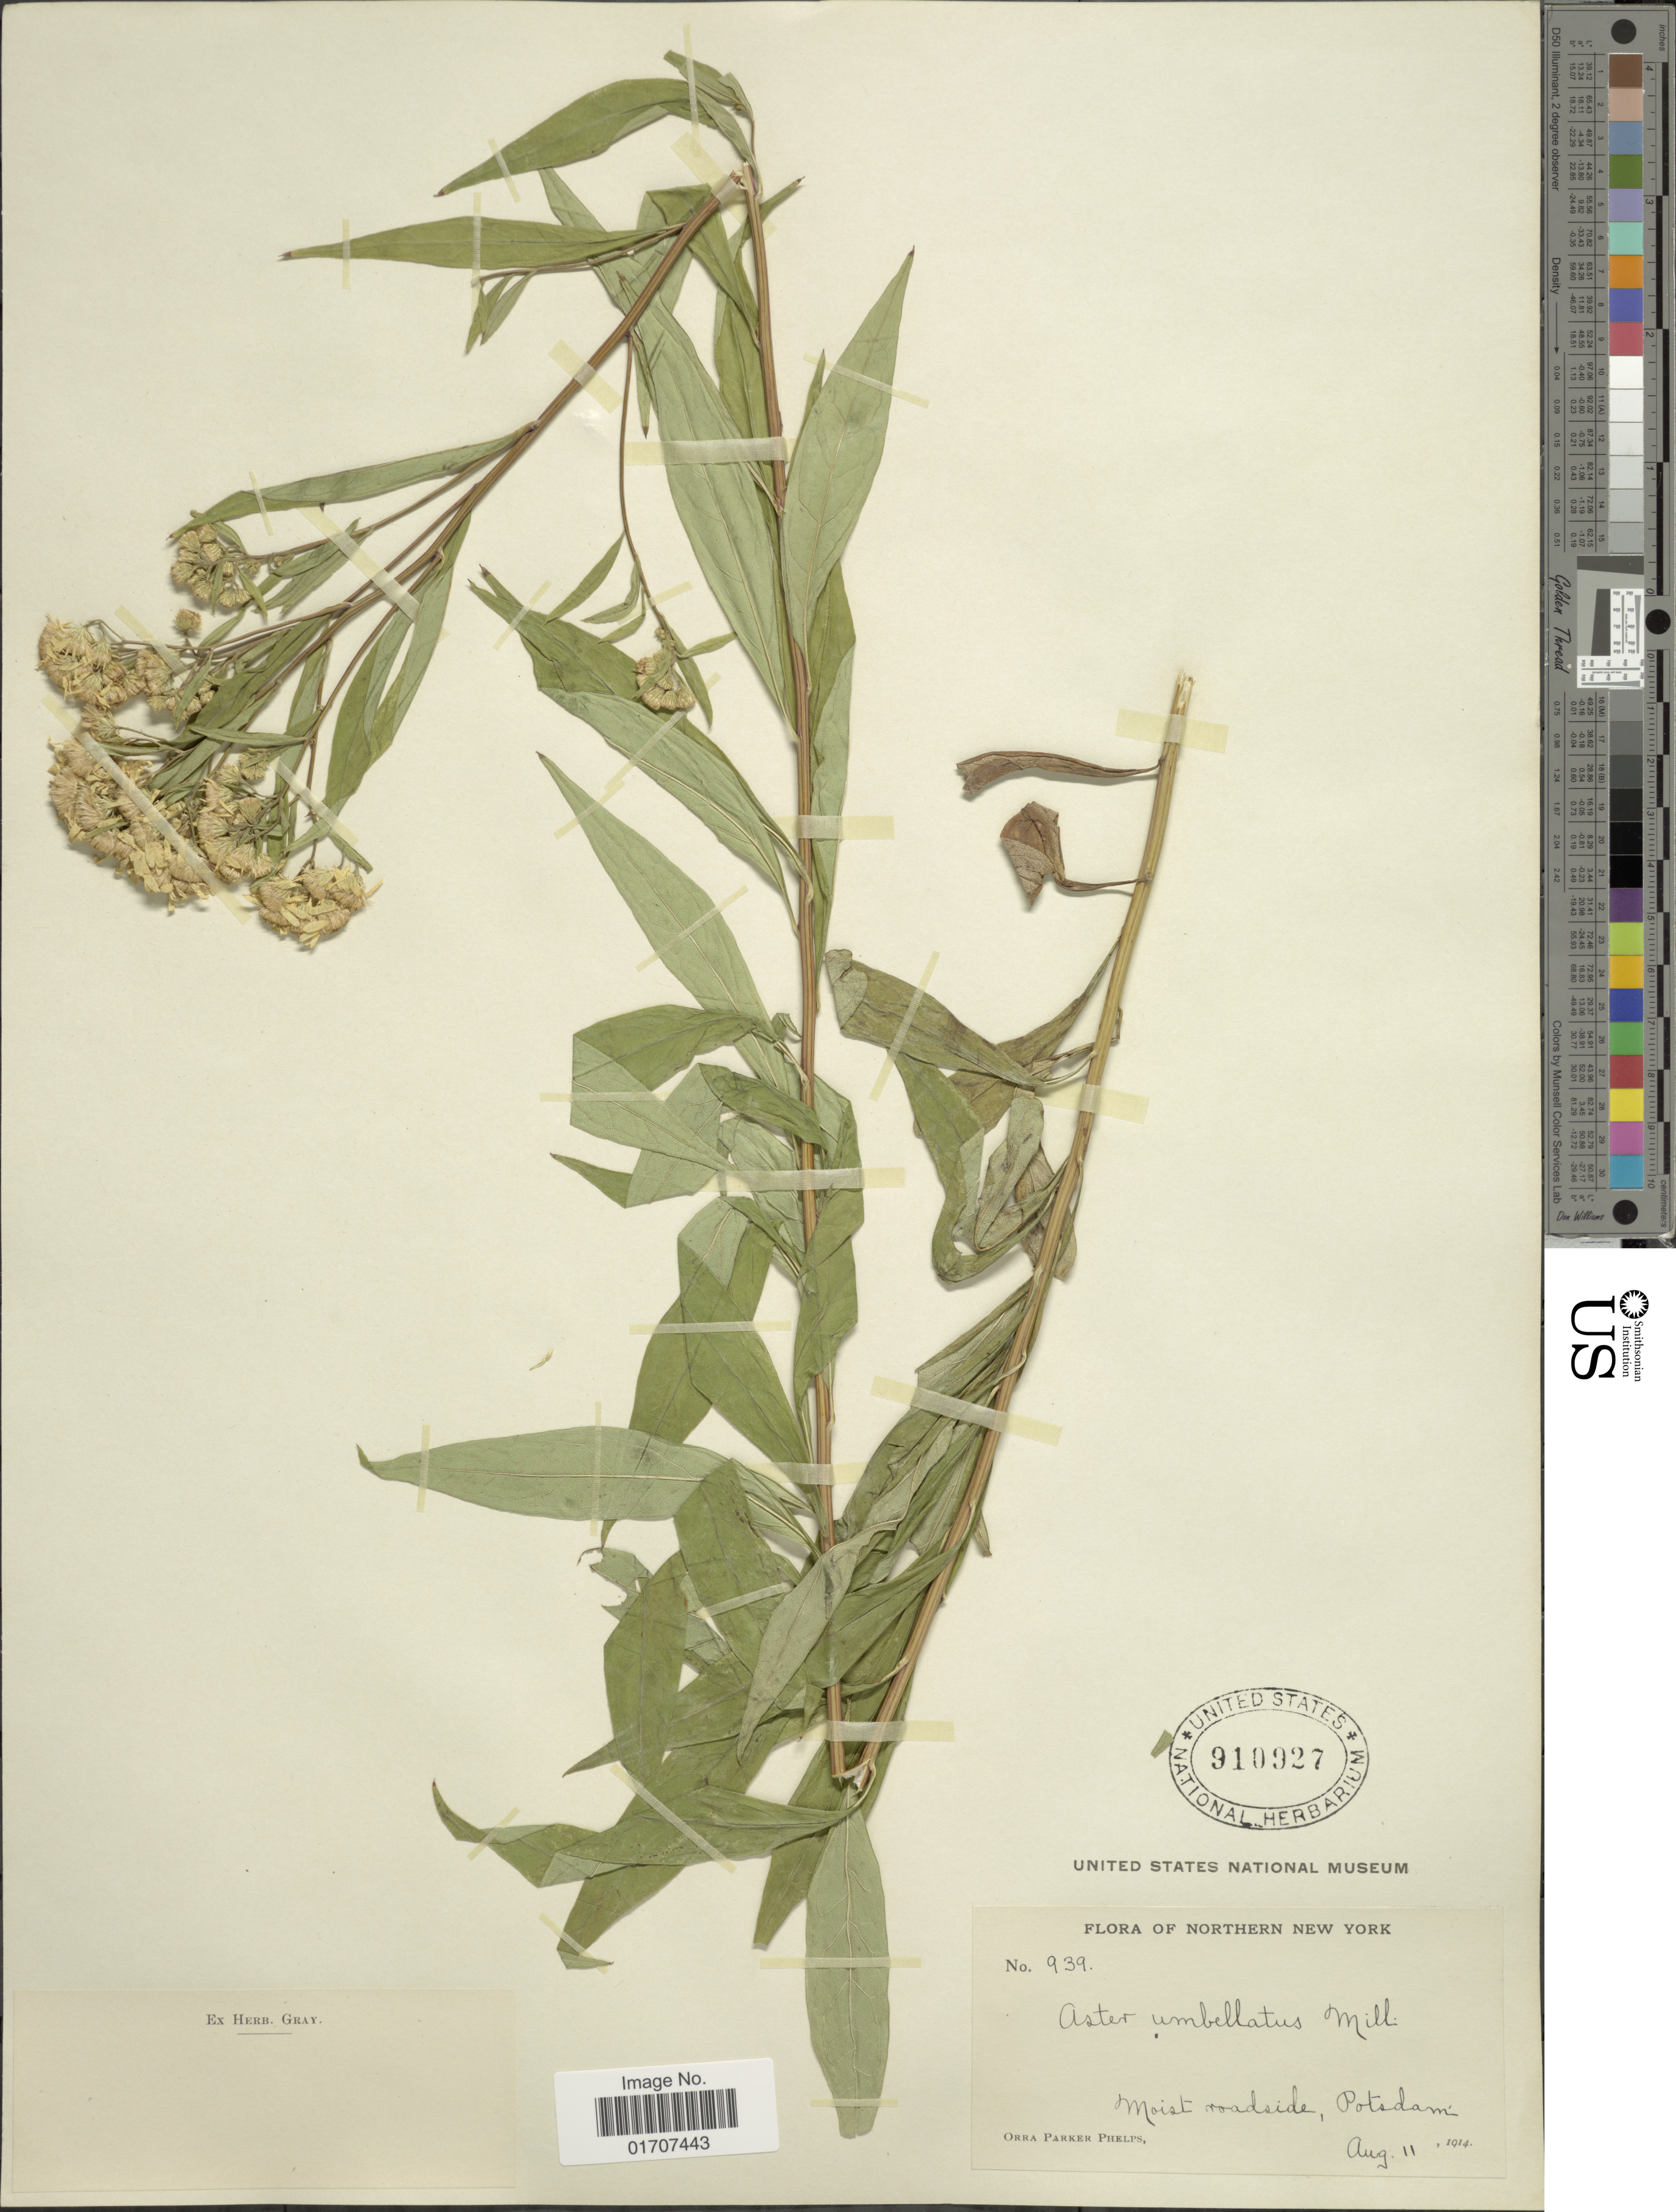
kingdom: Plantae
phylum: Tracheophyta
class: Magnoliopsida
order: Asterales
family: Asteraceae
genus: Doellingeria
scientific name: Doellingeria umbellata var. umbellata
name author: Nees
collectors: O. P. Phelps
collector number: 939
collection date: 1914-08-11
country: United States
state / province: New York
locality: Northern New York, Moist roadside, Potsdam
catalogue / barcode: US 910927